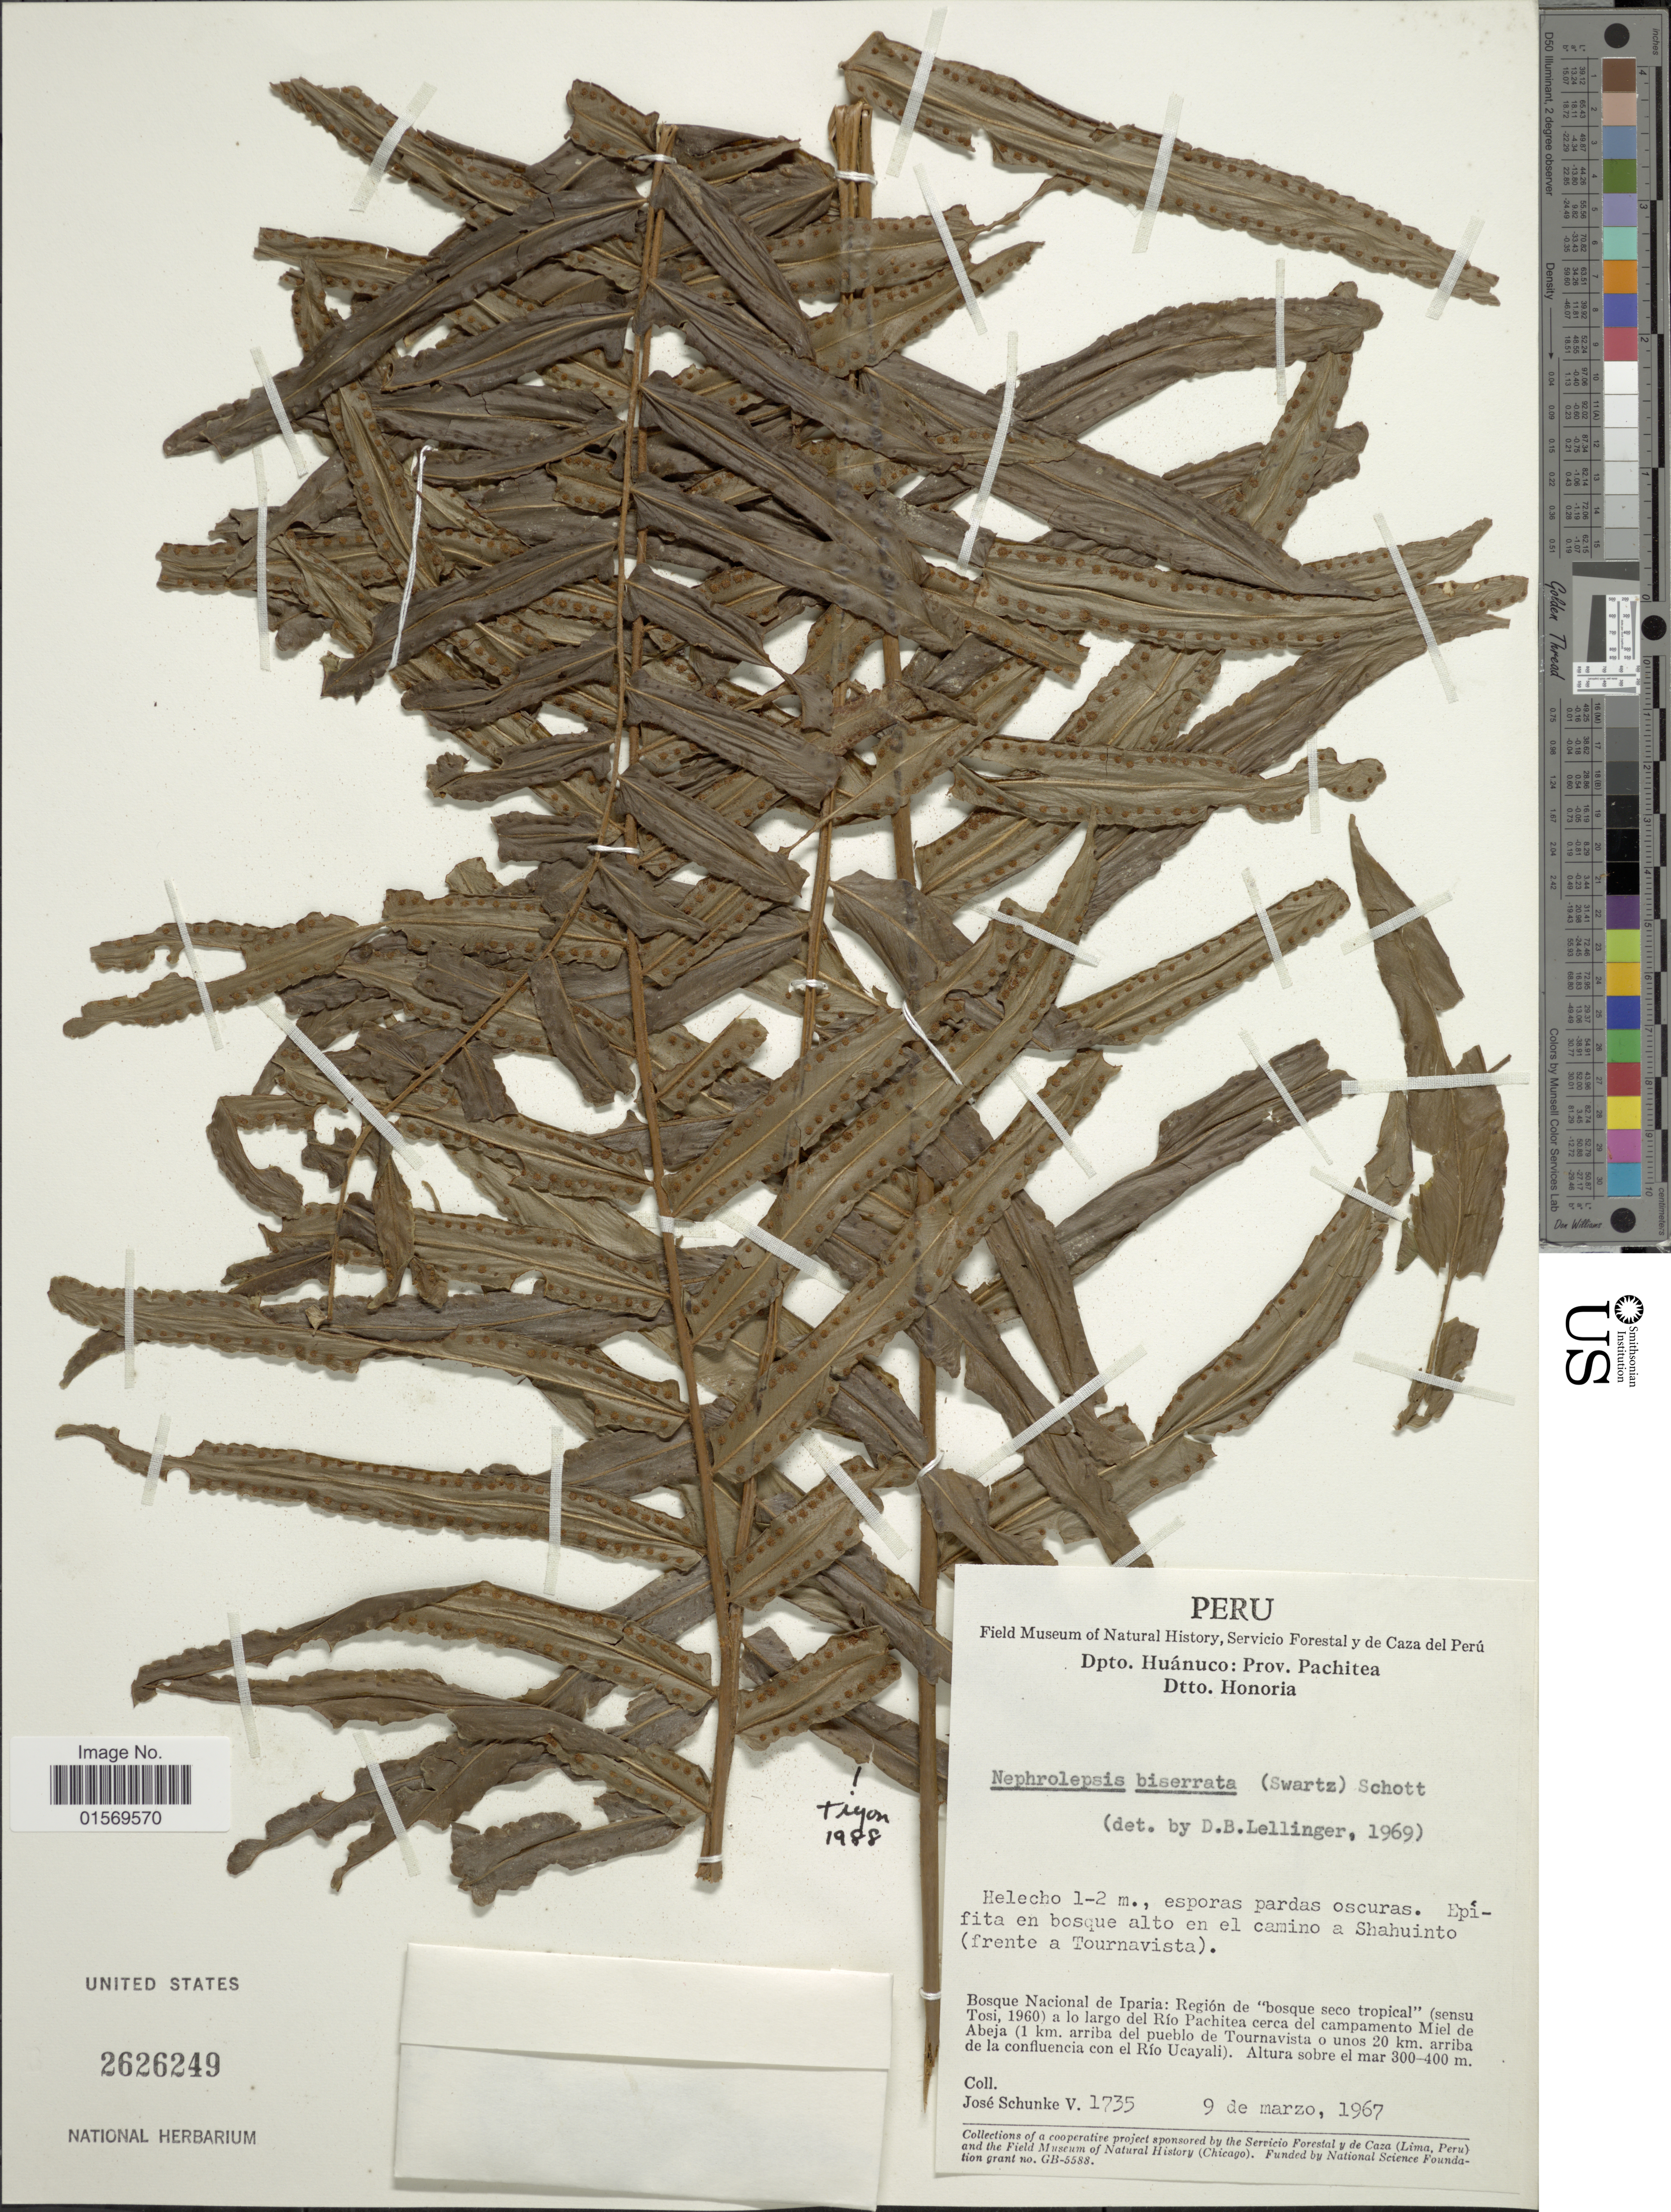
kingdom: Plantae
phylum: Tracheophyta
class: Polypodiopsida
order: Polypodiales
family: Nephrolepidaceae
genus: Nephrolepis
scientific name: Nephrolepis biserrata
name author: (Sw.) Schott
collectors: J. Schunke Vigo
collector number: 1735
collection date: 1967-03-09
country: Peru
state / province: Huánuco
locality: Prov. Pachitea, Dtto. Honoria, Bosque Nacional de Iparia: Region de "bosque seco tropical"(sensu Tosi, 1960) a lo largo del Rio Pachitea cerca del campamento Miel de Abeja (1 km. arriba del pueblo de Tournavista o unos 20 km. arriba de la confluencia con el Rio Ucayali).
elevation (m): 300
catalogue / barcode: US 2626249